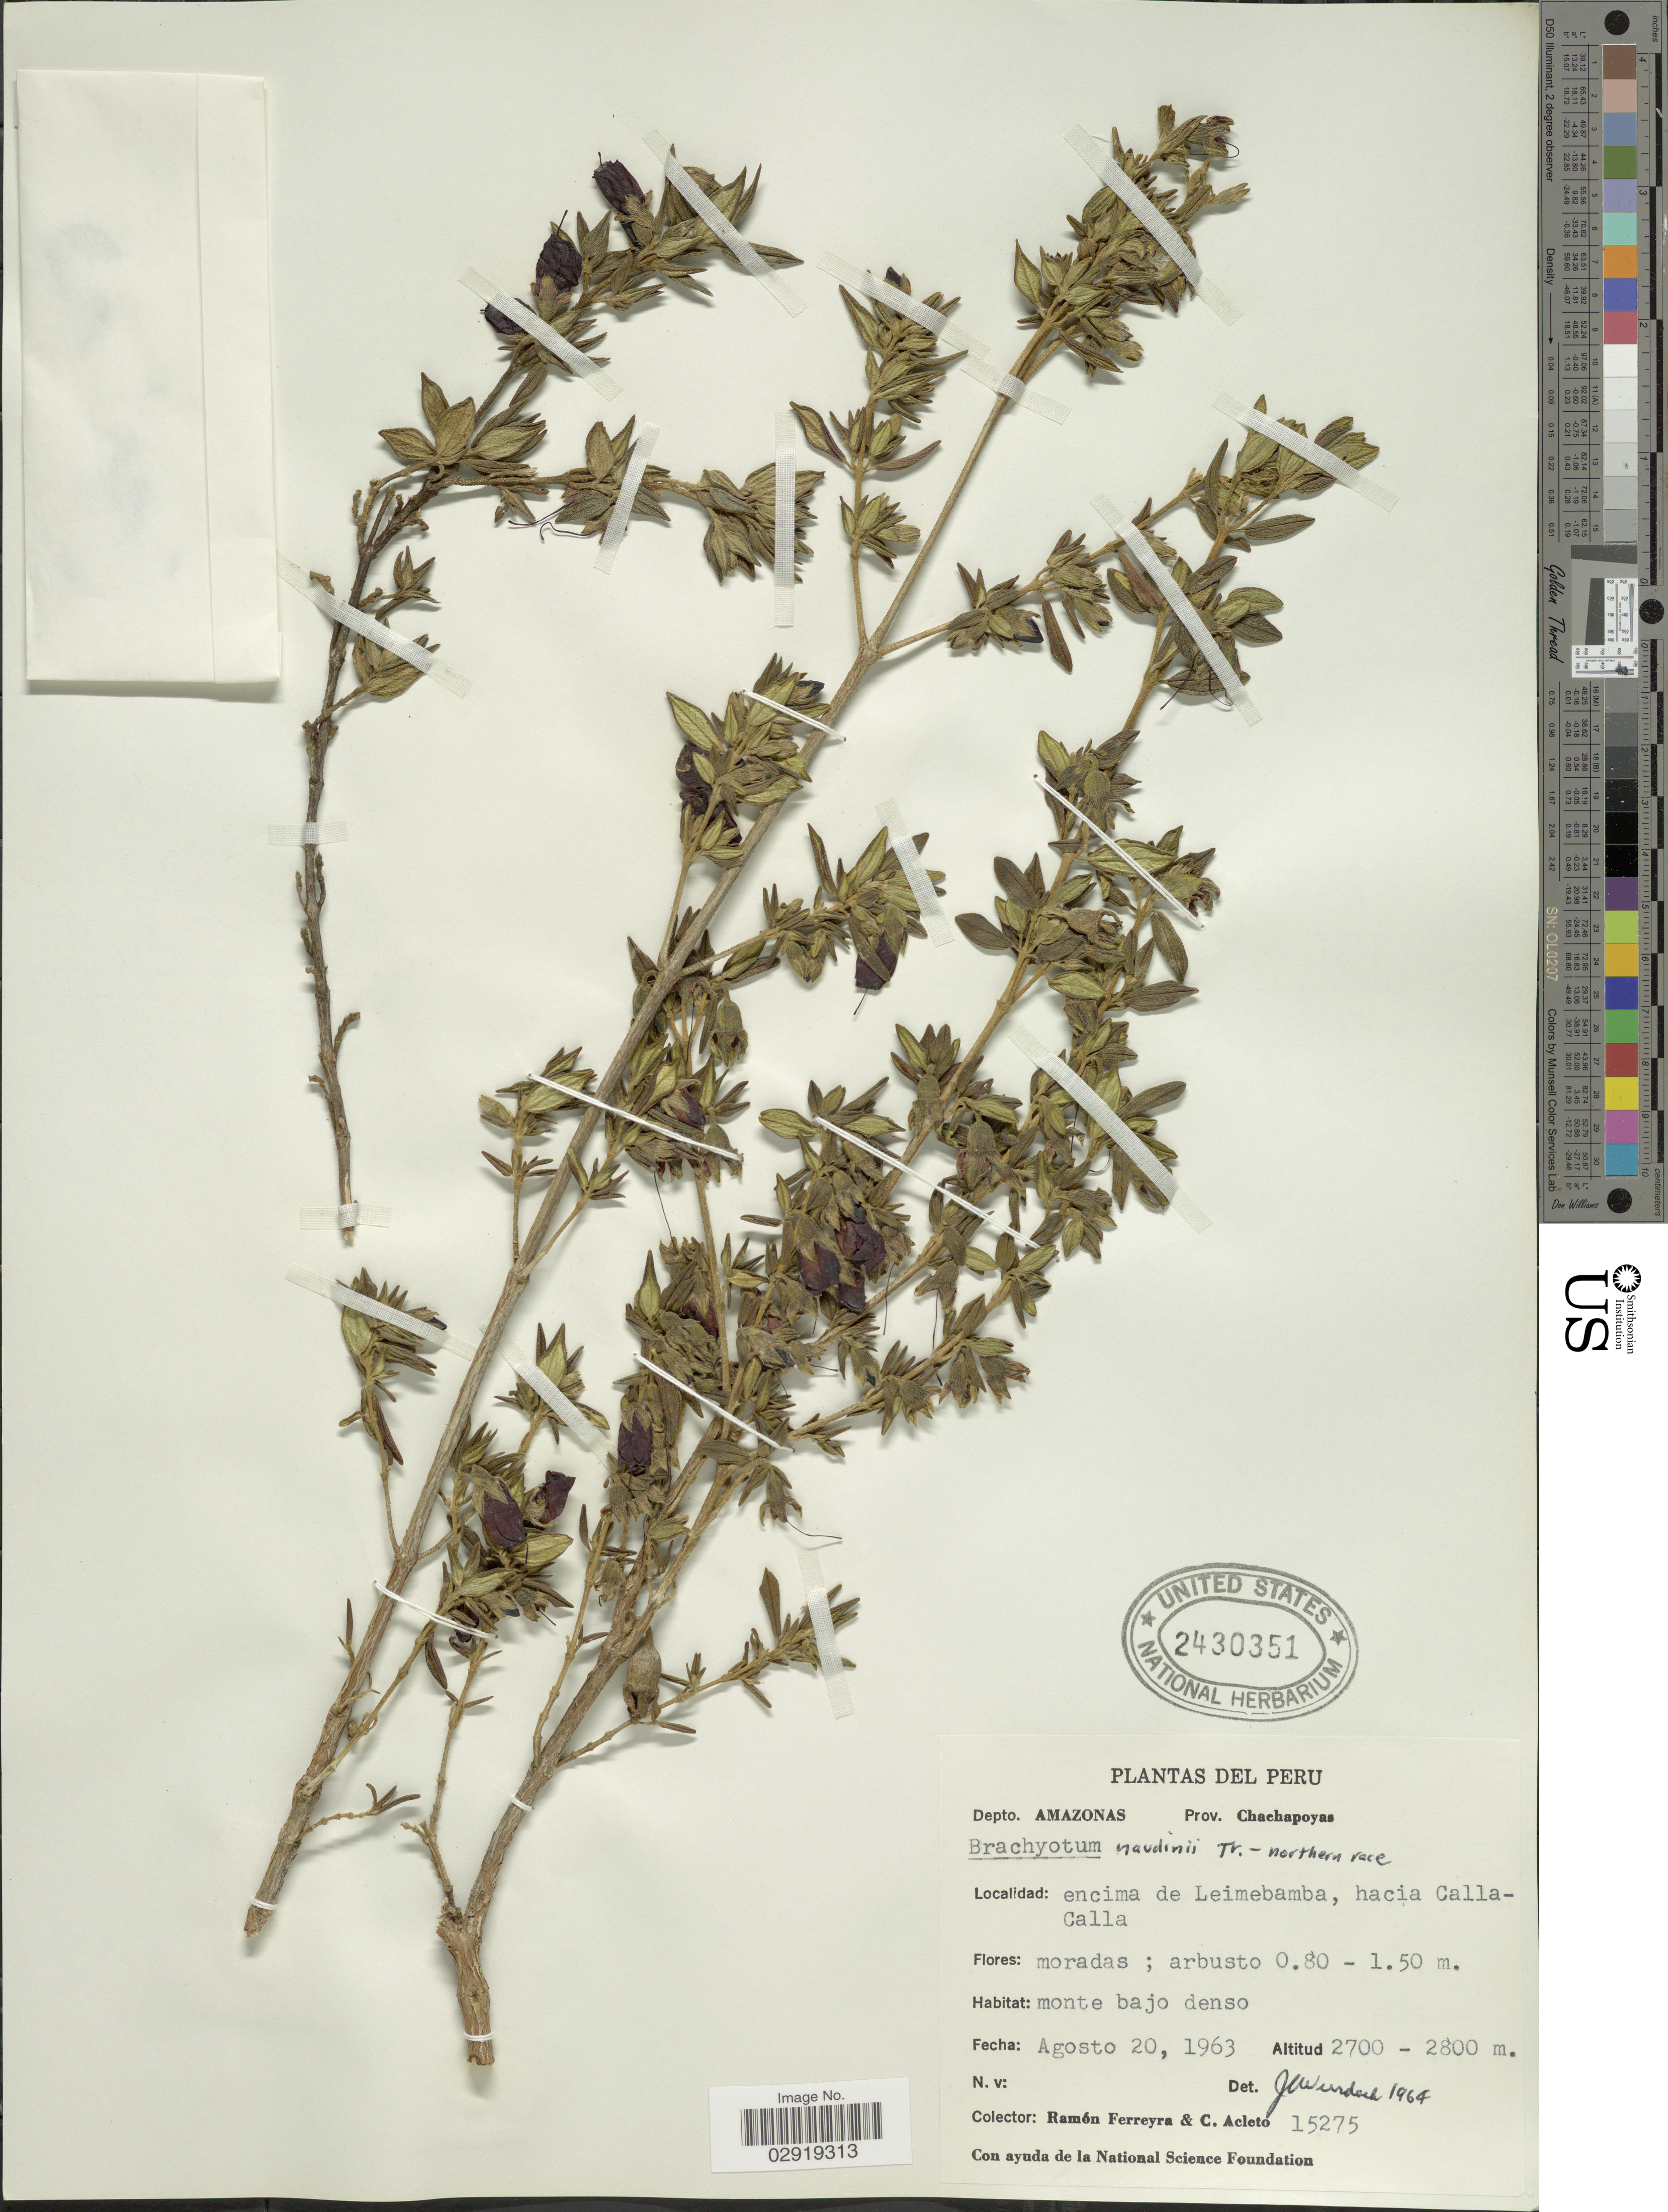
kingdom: Plantae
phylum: Tracheophyta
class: Magnoliopsida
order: Myrtales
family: Melastomataceae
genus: Brachyotum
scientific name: Brachyotum naudinii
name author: Triana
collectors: R. A. Ferreyra & C. Acleto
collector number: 15275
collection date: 1963-08-20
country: Peru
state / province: Amazonas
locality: Depto. Amazonas. Prov. Chachapoyas. Encima de Leimebamba, hacia Calla-Calla.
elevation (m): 2700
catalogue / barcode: US 2430351